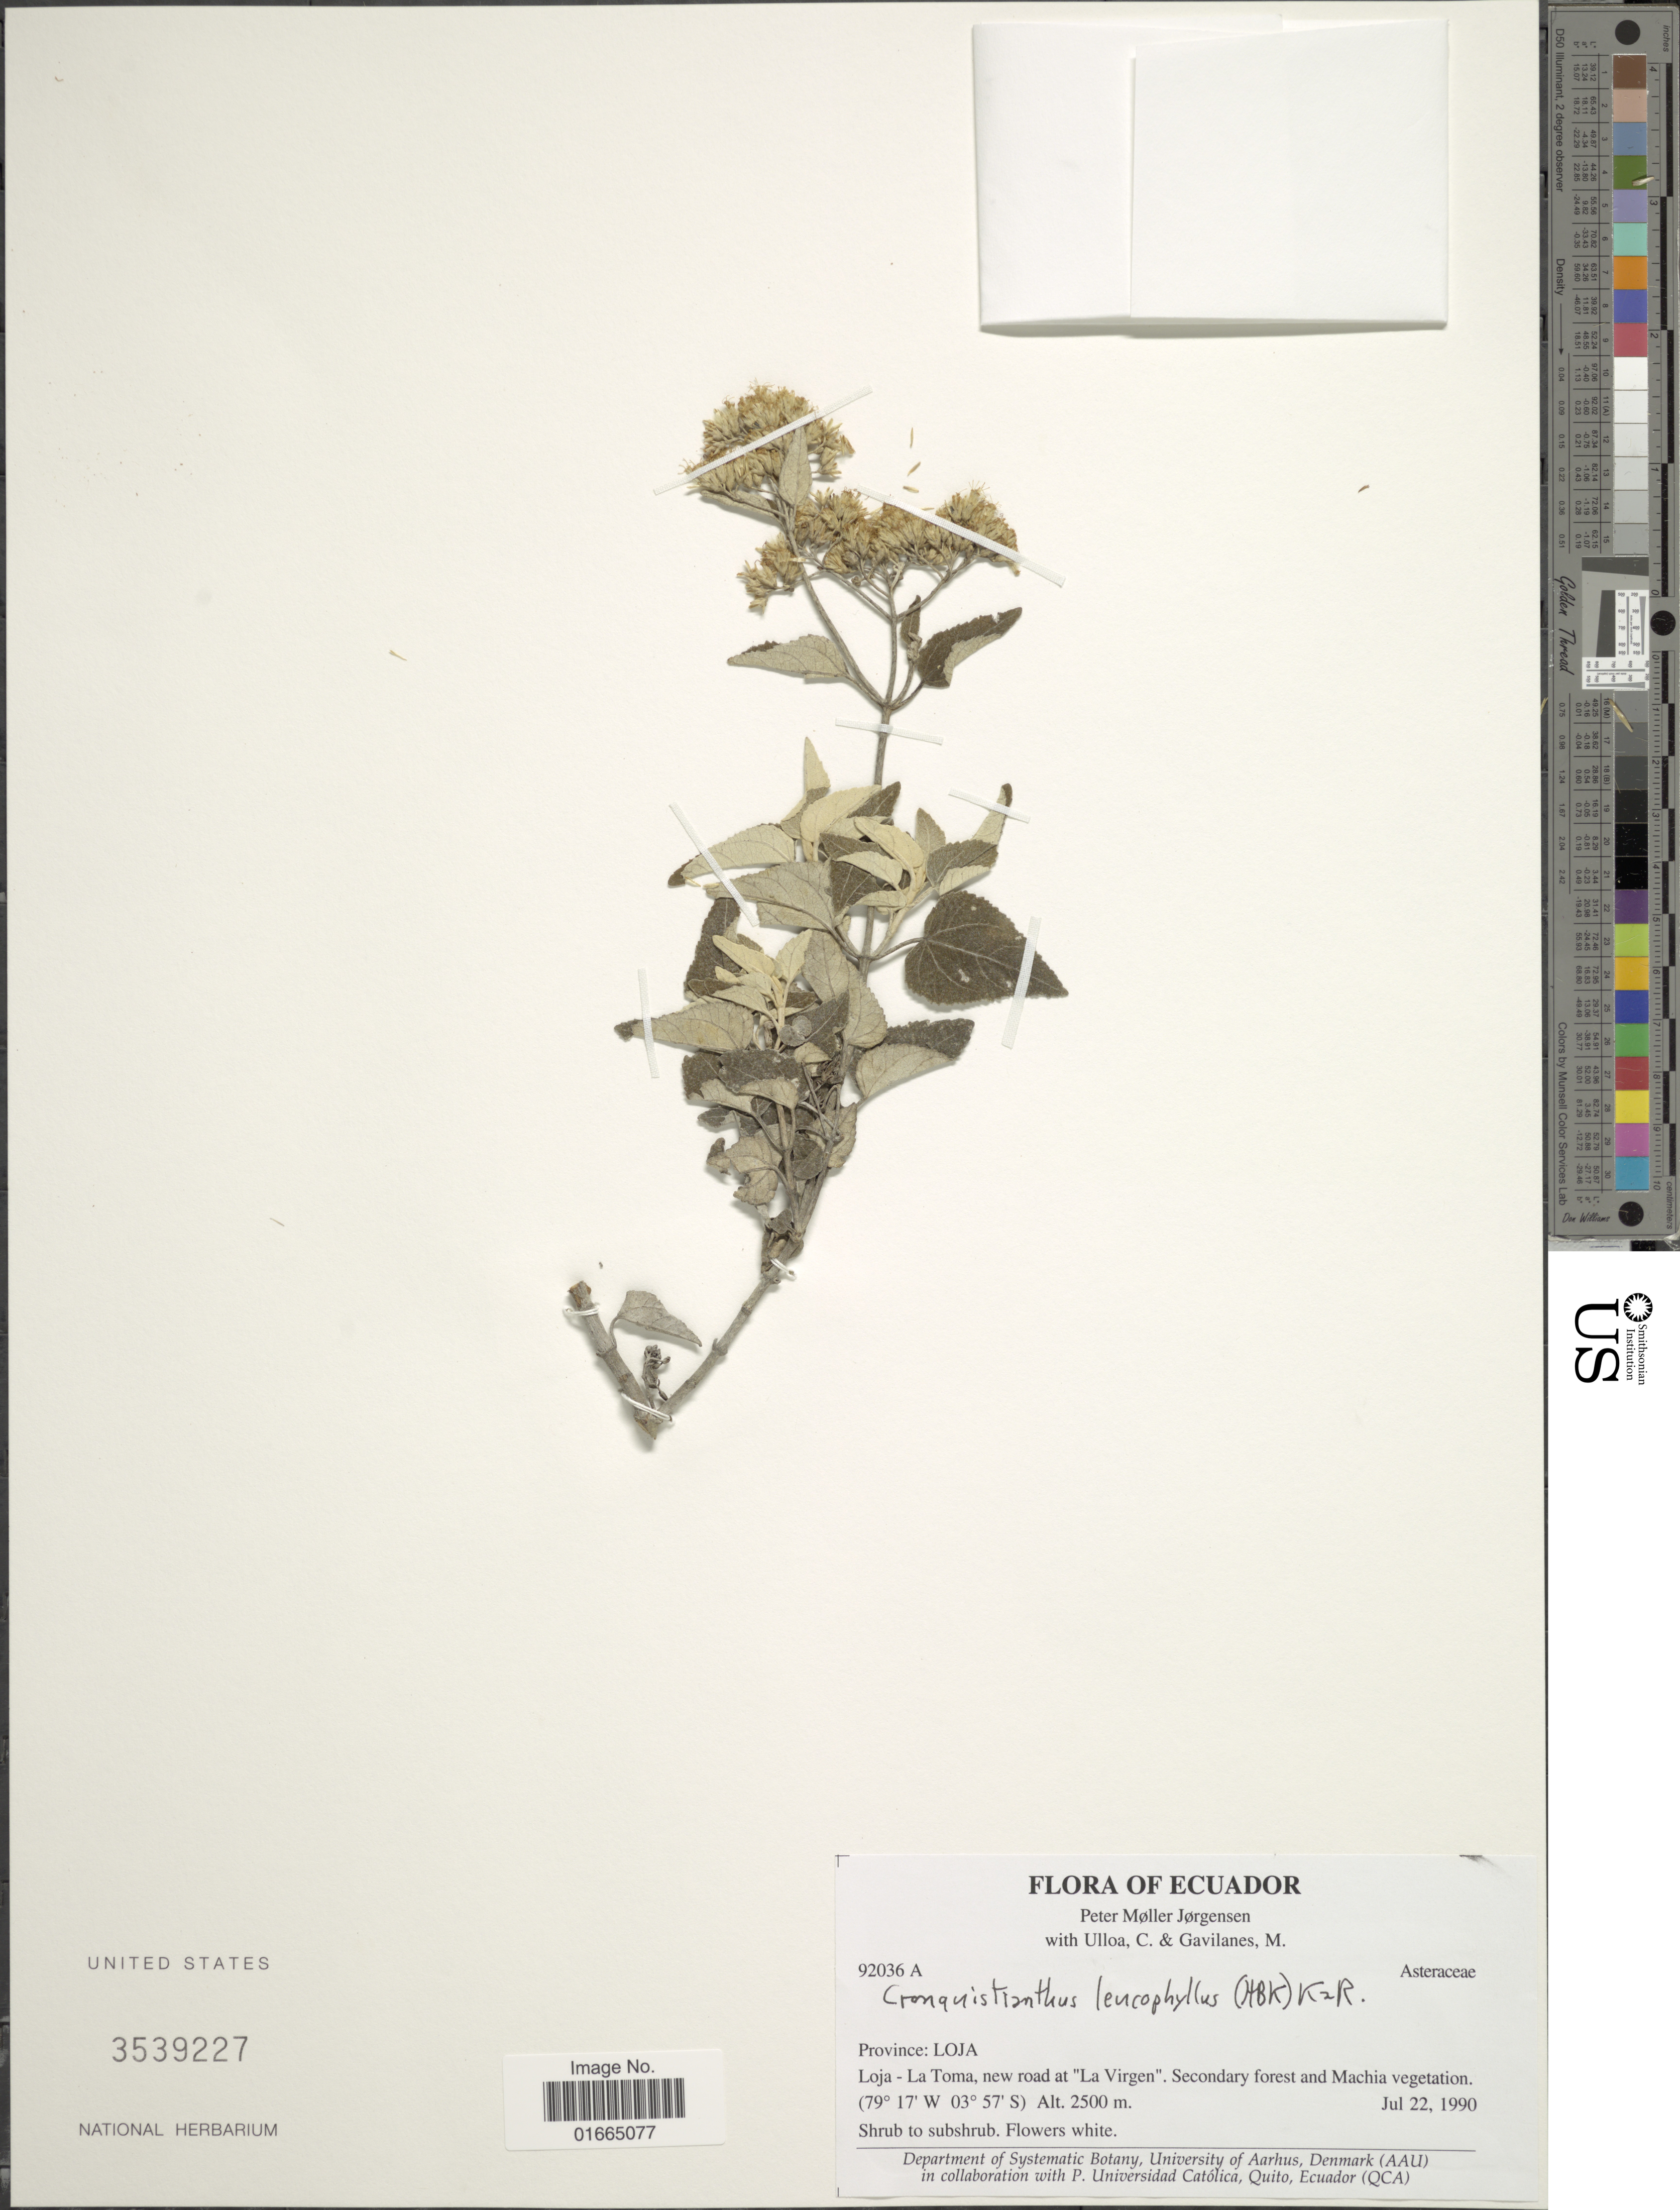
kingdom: Plantae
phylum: Tracheophyta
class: Magnoliopsida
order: Asterales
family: Asteraceae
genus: Cronquistianthus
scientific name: Cronquistianthus leucophyllus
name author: (Kunth) R.M. King & H. Rob.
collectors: P. M. Jørgensen, C. Ulloa & M. Gavilanes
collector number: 92036A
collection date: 1990-07-22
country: Ecuador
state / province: Loja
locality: Province: Loja. Loja - La Toma, new road at "La Virgen"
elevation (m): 2500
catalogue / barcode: US 3539227